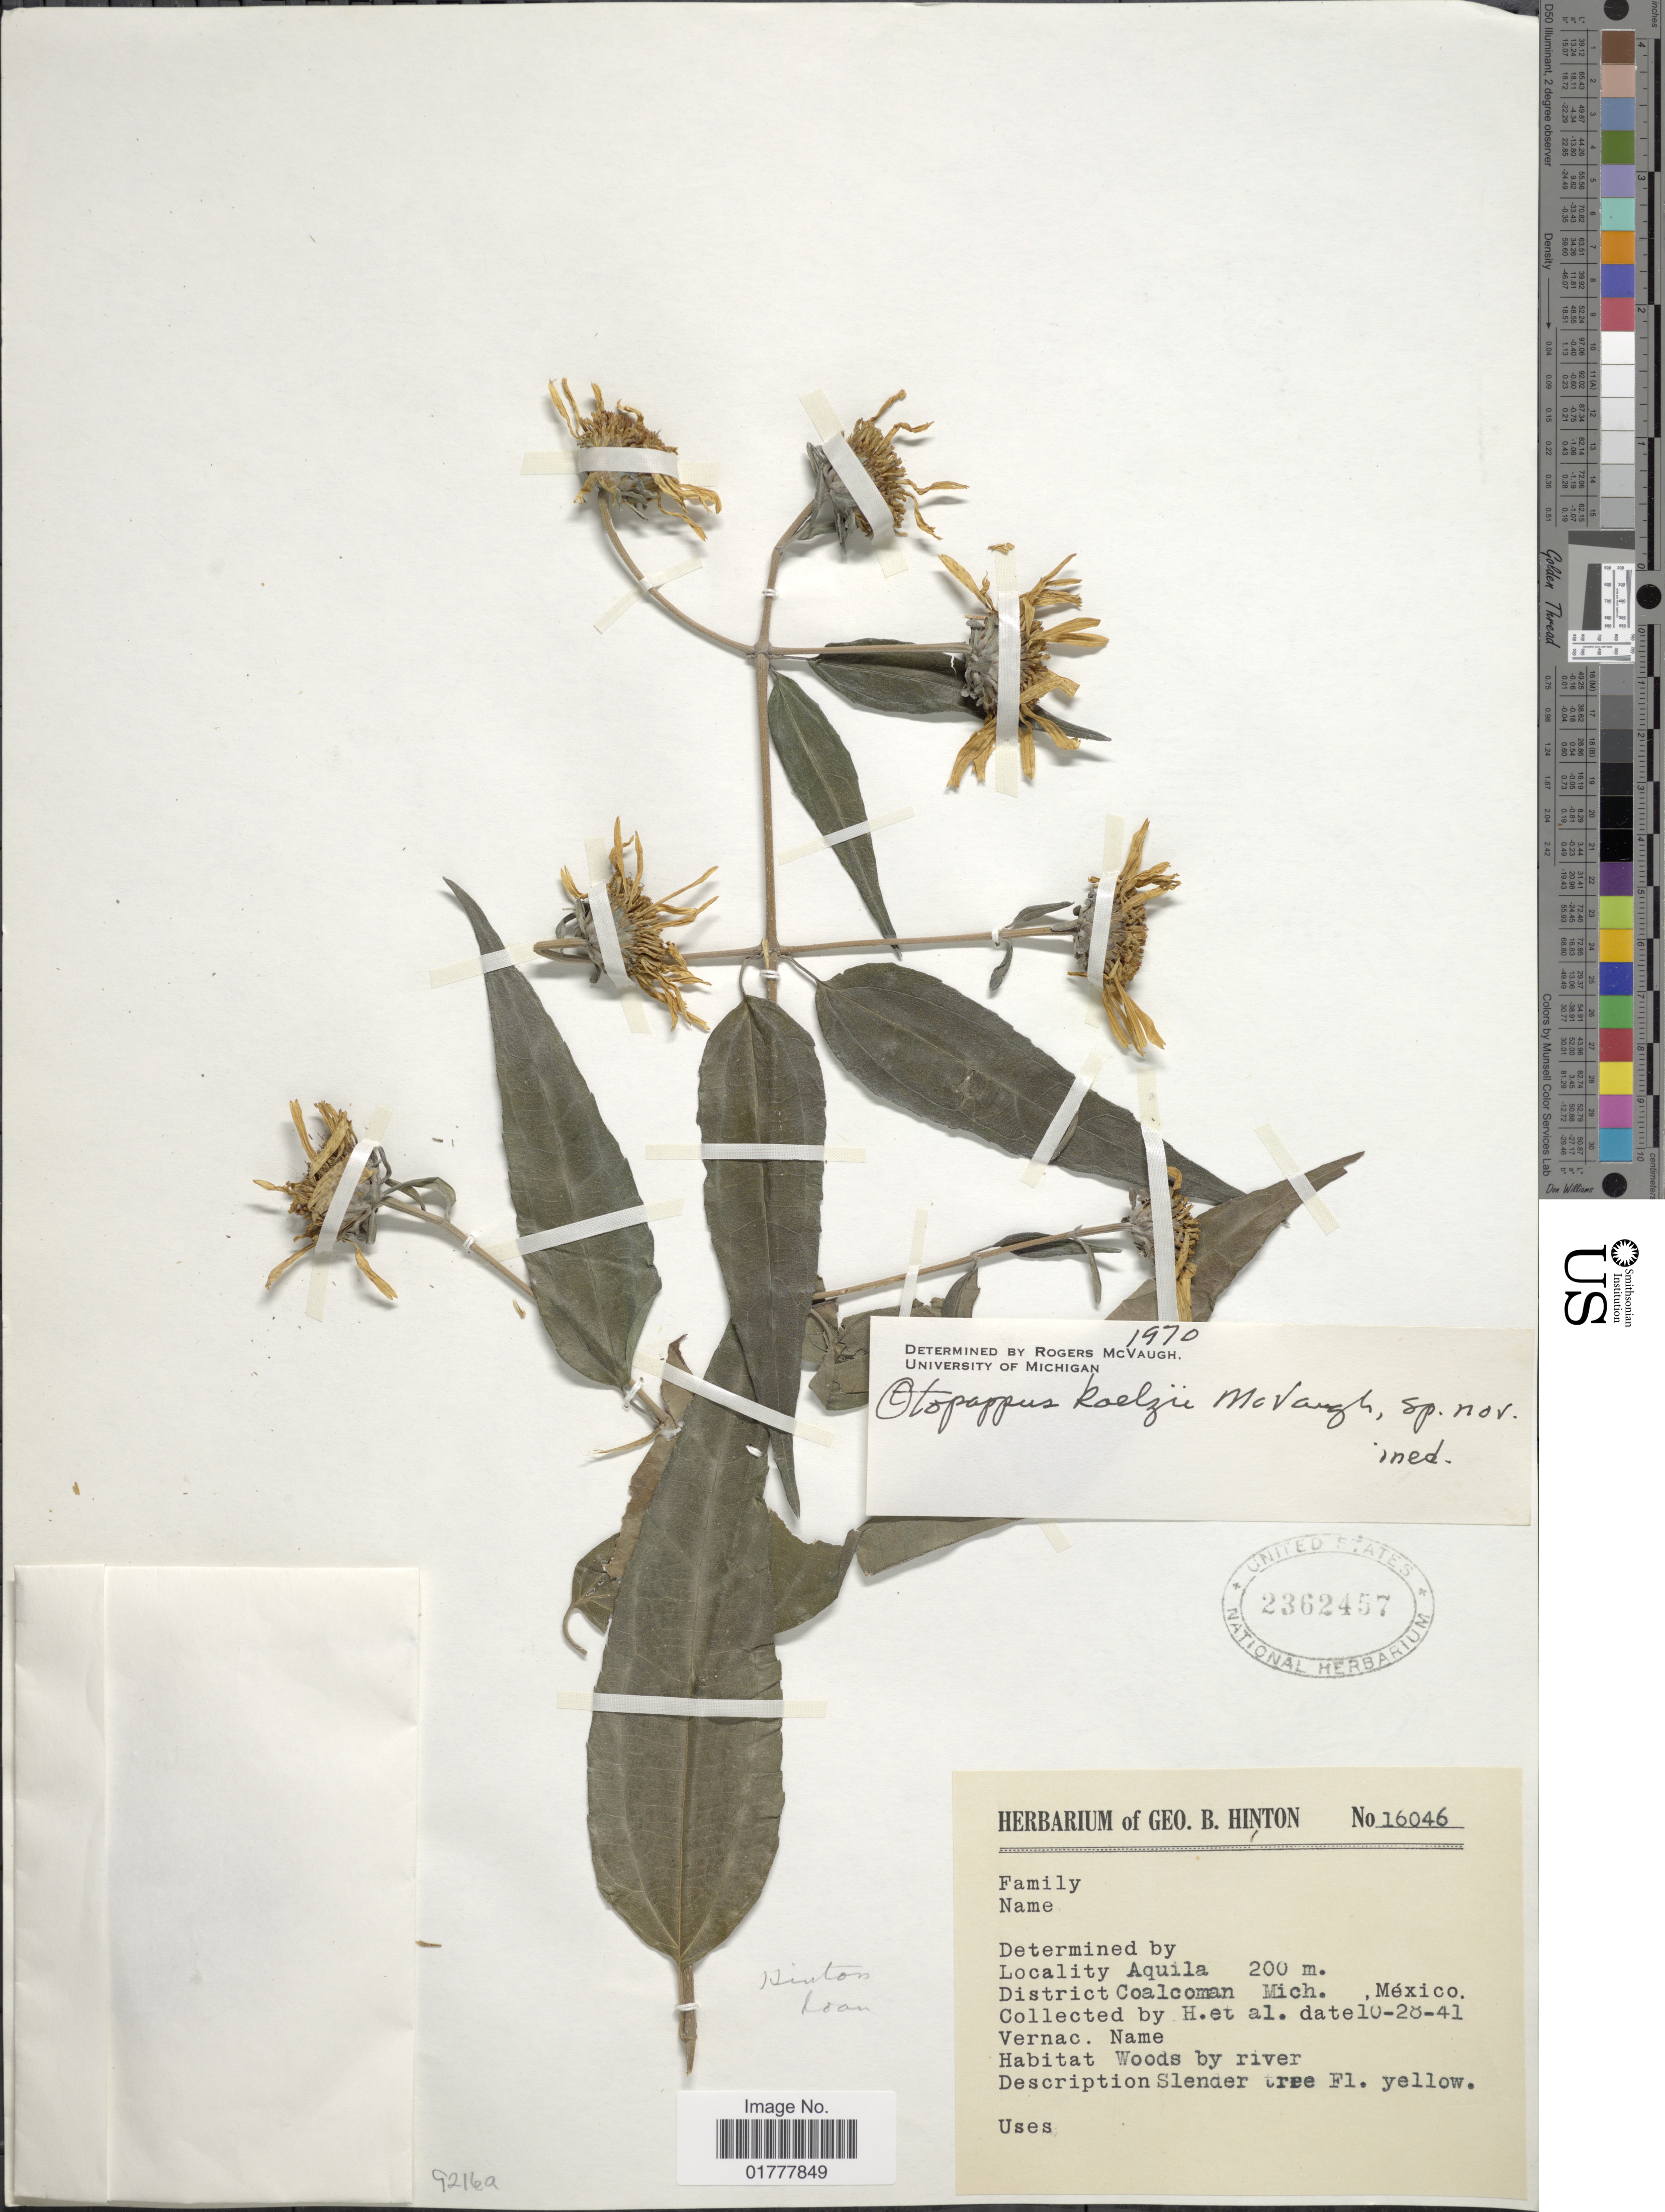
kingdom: Plantae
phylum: Tracheophyta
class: Magnoliopsida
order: Asterales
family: Asteraceae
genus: Otopappus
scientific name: Otopappus koelzii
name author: McVaugh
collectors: G. B. Hinton & et al.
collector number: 16046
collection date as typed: Transcribed d/m/y: 28/10/41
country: Mexico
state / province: Michoacán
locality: Aquila, District Coalman Mich., Mexico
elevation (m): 200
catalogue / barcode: US 2362457